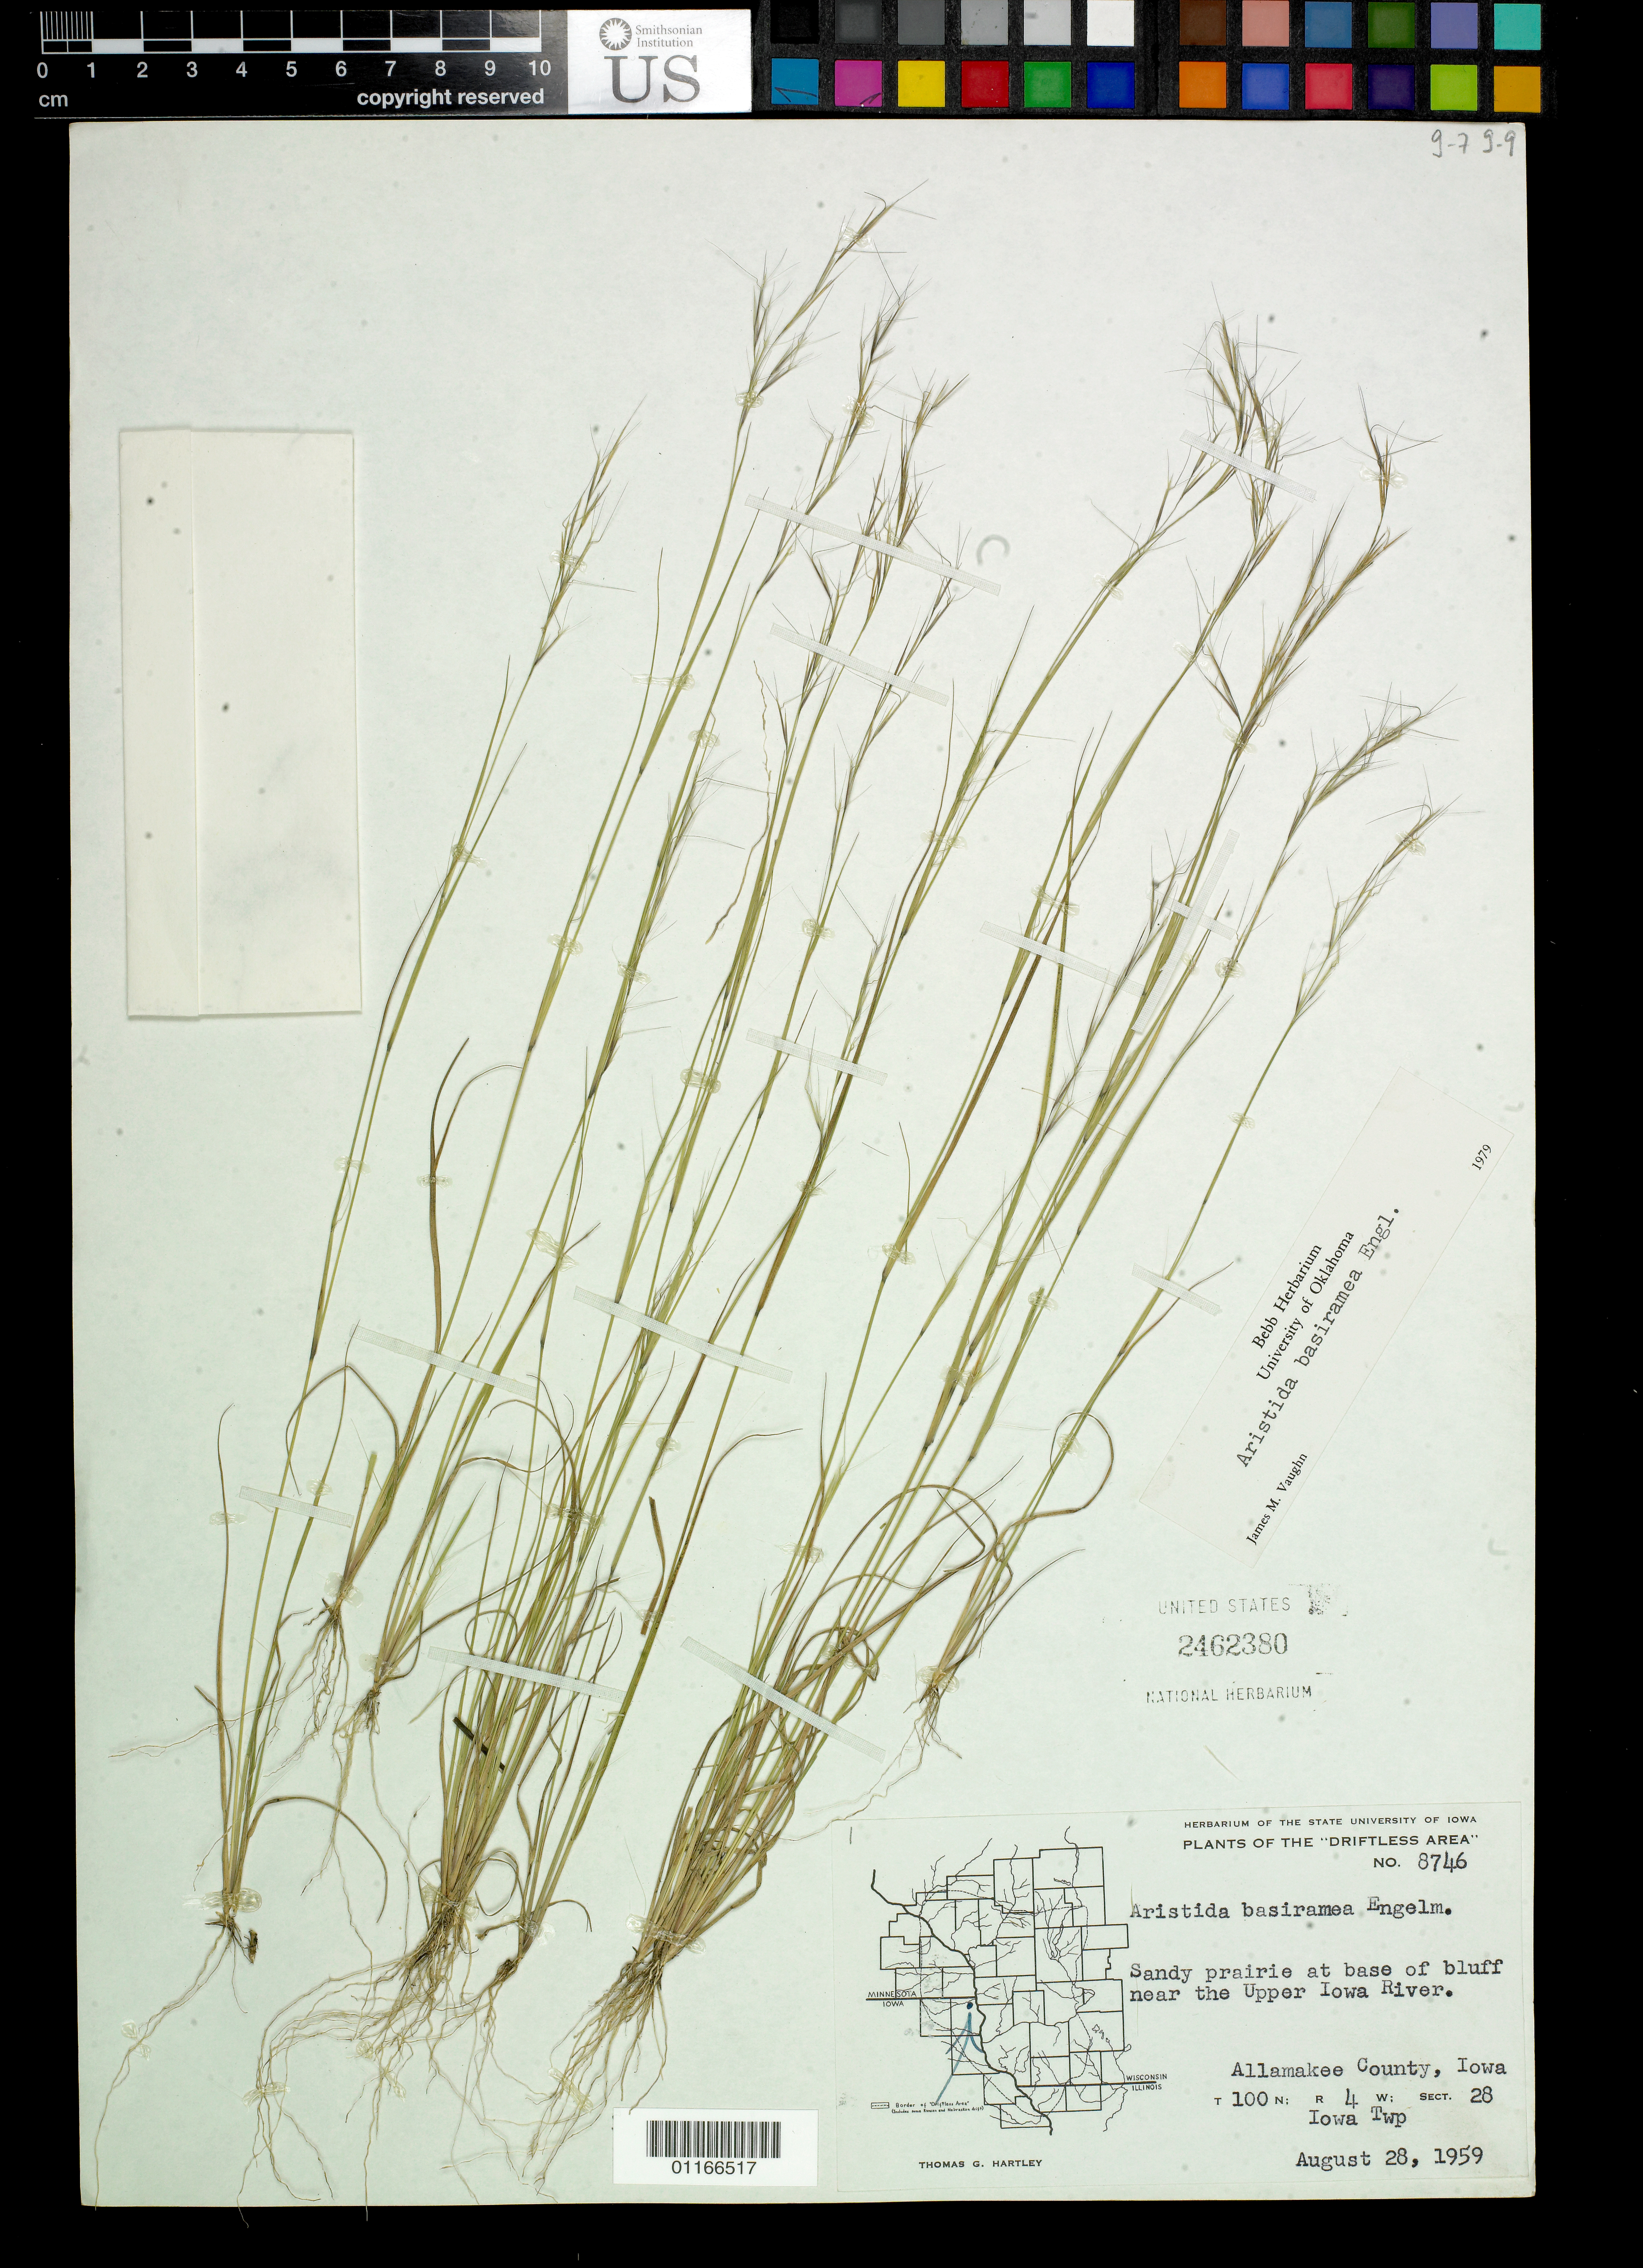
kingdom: Plantae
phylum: Tracheophyta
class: Liliopsida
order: Poales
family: Poaceae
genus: Aristida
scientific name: Aristida basiramea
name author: Engelm. ex Vasey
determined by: Vaughn, J. M.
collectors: T. G. Hartley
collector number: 8746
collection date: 1959-08-28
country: United States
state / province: Iowa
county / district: Allamakee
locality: Sandy prairie at base of bluff near the Upper Iowa River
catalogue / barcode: US 2462380